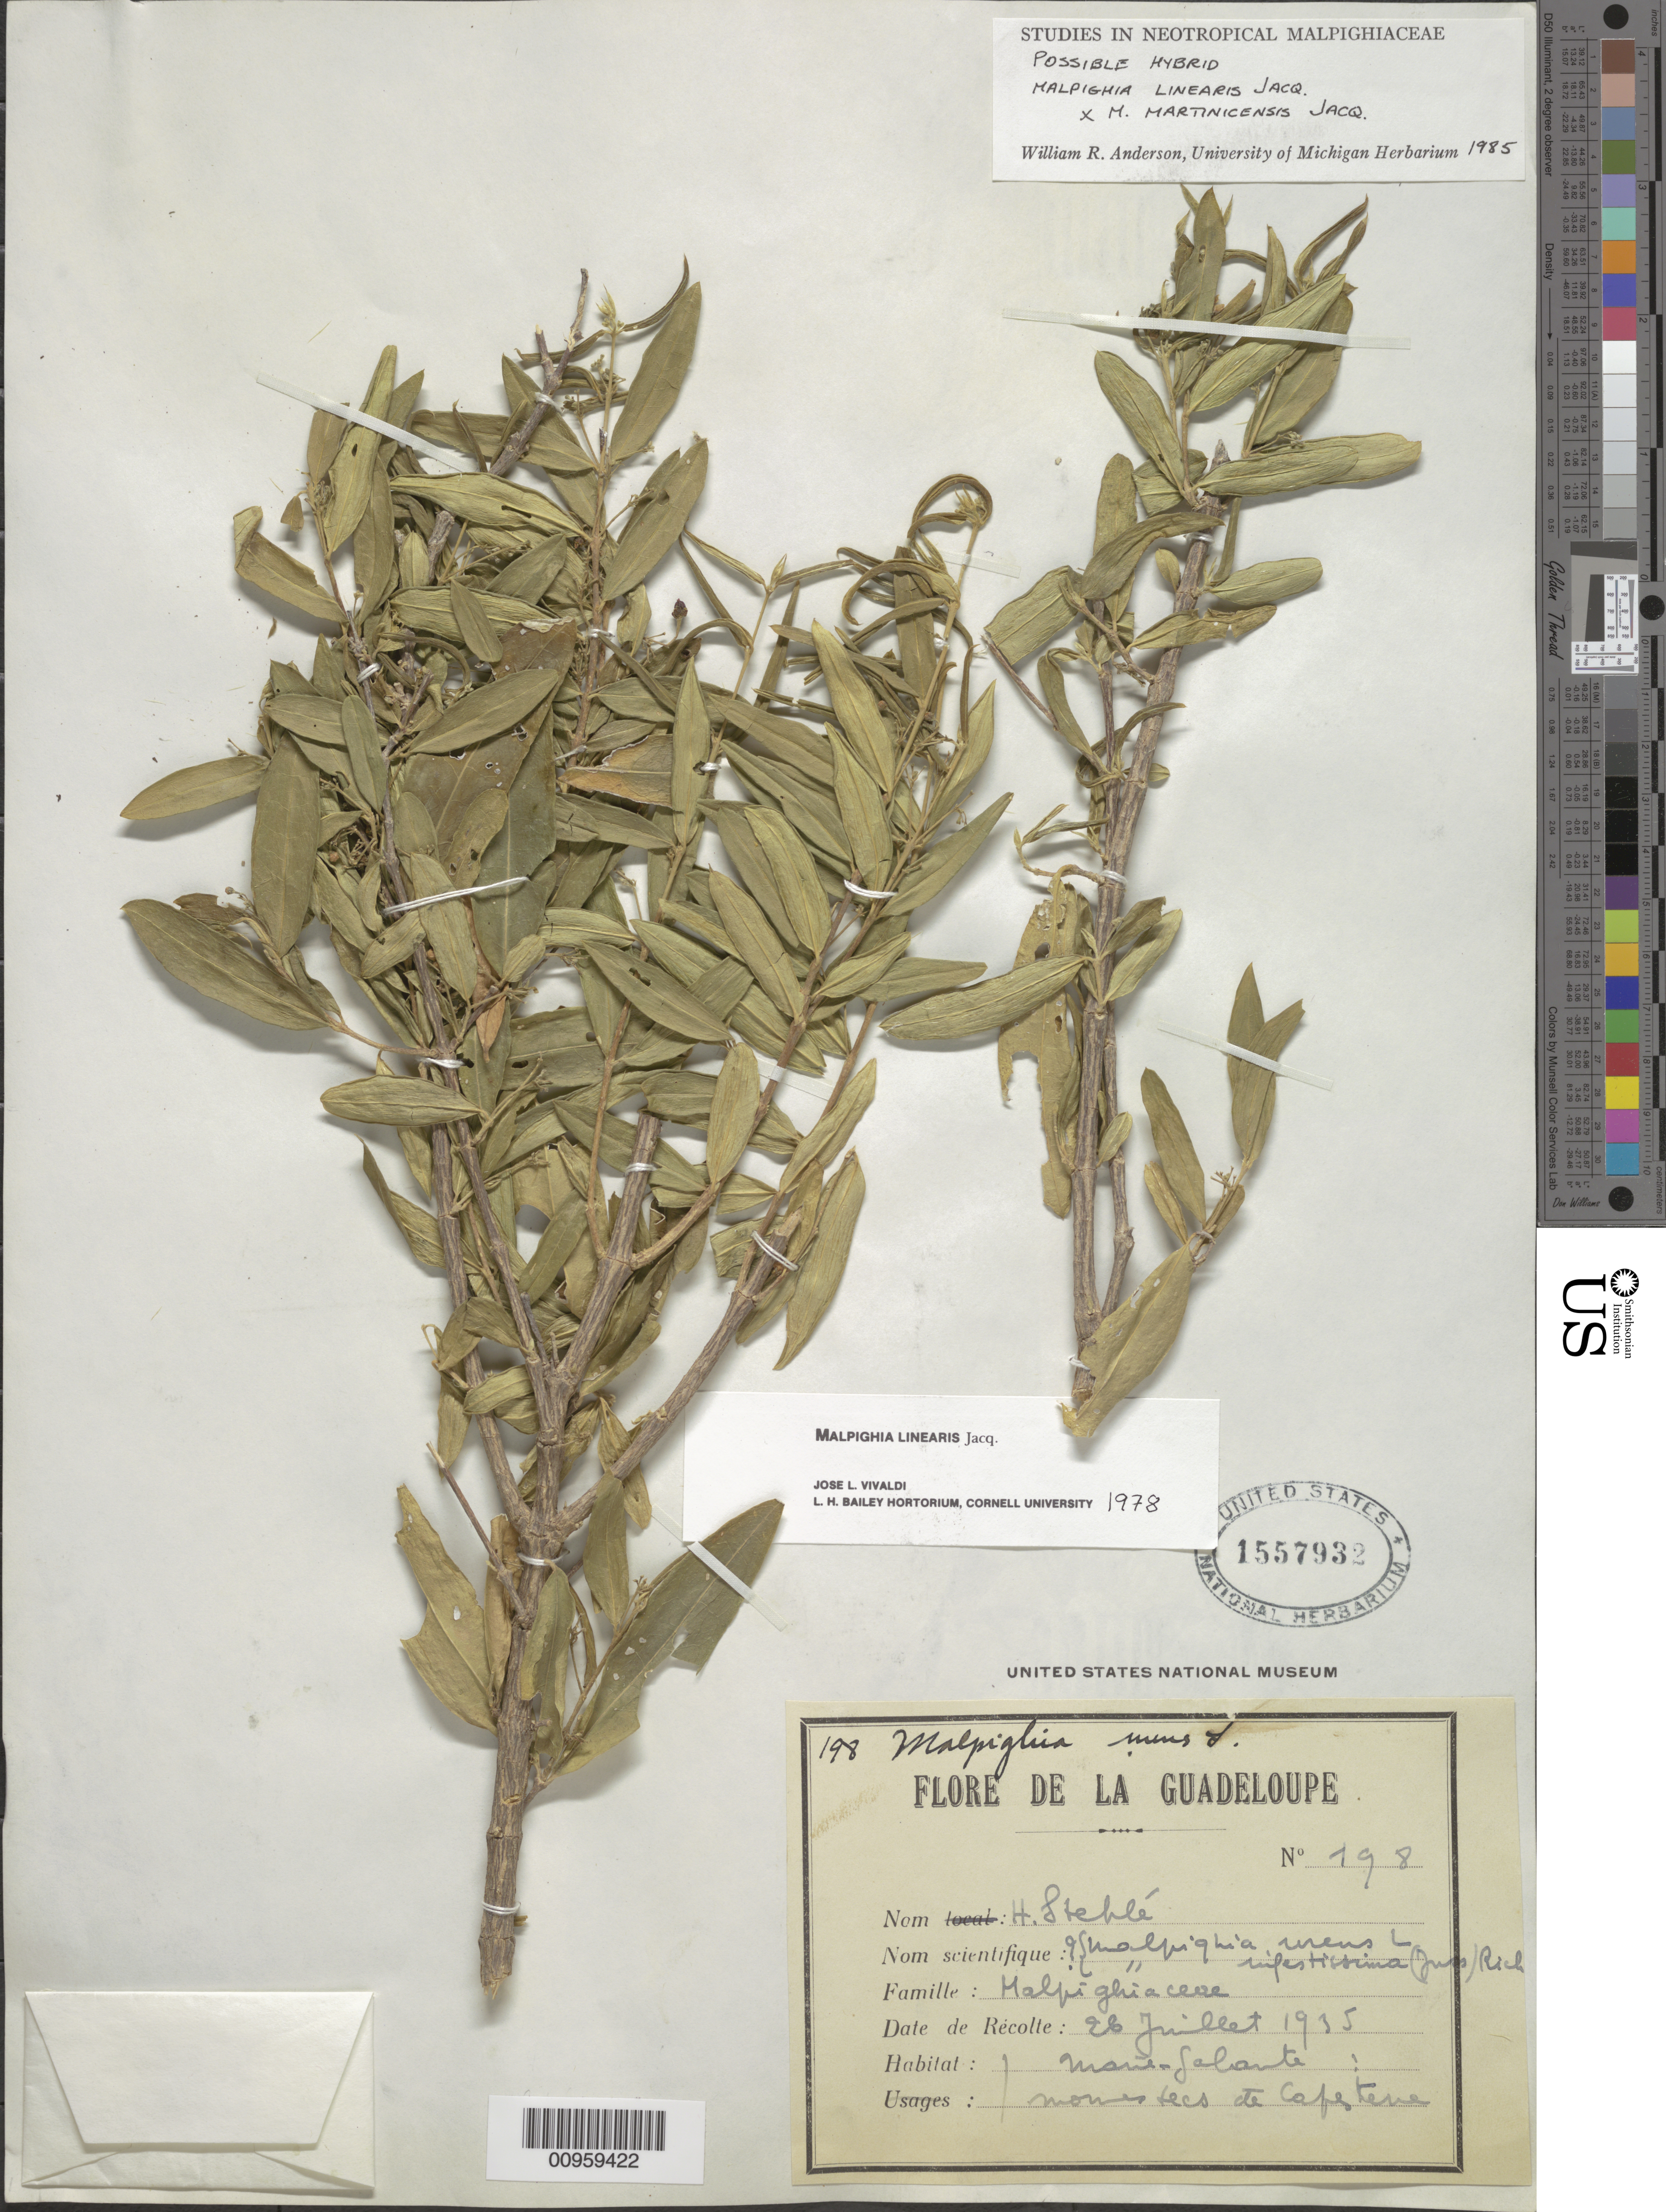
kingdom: Plantae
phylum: Tracheophyta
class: Magnoliopsida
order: Malpighiales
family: Malpighiaceae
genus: Malpighia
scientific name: Malpighia linearis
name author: Jacq.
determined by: Anderson, W. R., (MICH), University of Michigan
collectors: H. Stehlé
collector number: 198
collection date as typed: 28 Jul 1935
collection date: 1935-07-28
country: Guadeloupe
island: Marie Galante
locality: Cafesterre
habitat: Mornes secs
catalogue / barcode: US 1557932